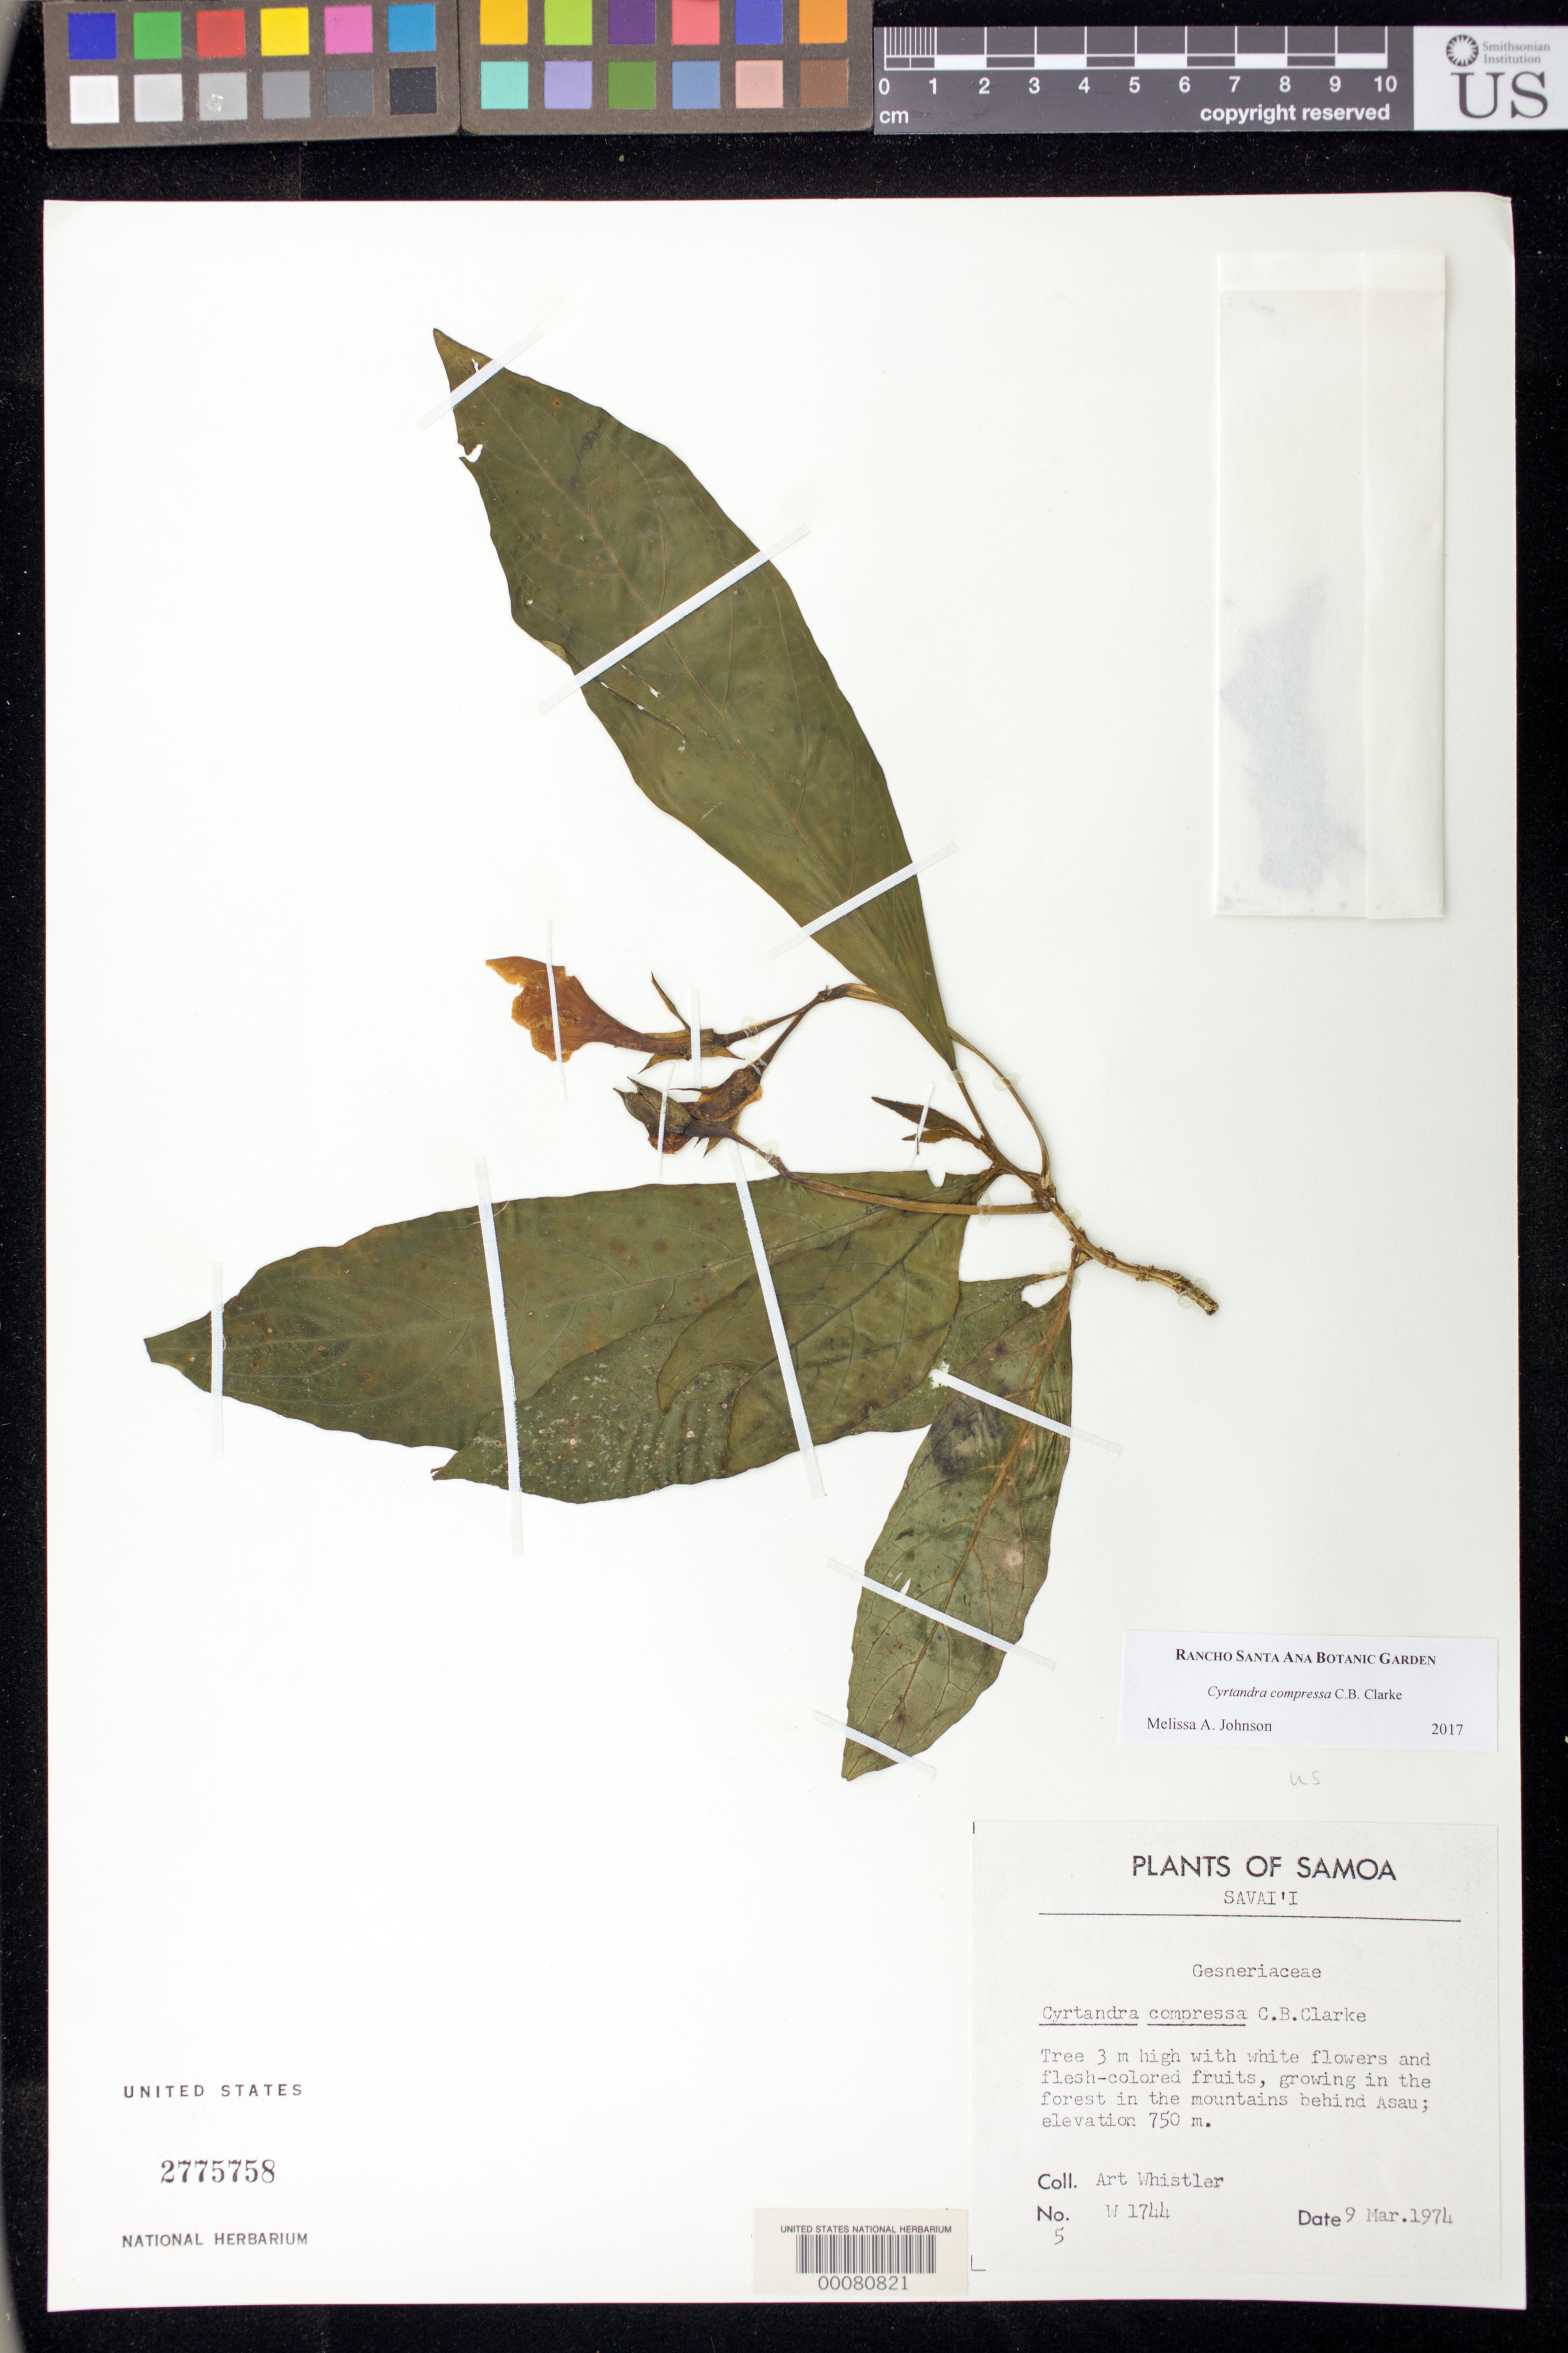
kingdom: Plantae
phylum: Tracheophyta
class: Magnoliopsida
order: Lamiales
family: Gesneriaceae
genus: Cyrtandra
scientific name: Cyrtandra compressa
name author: C.B. Clarke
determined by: Johnson, Melissa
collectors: A. Whistler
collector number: W 1744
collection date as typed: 09 Mar 1974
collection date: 1974-03-09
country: Samoa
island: Savai'i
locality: Savaii, behind Asau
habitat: Growing in the forest in the mountains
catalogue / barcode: US 2775758